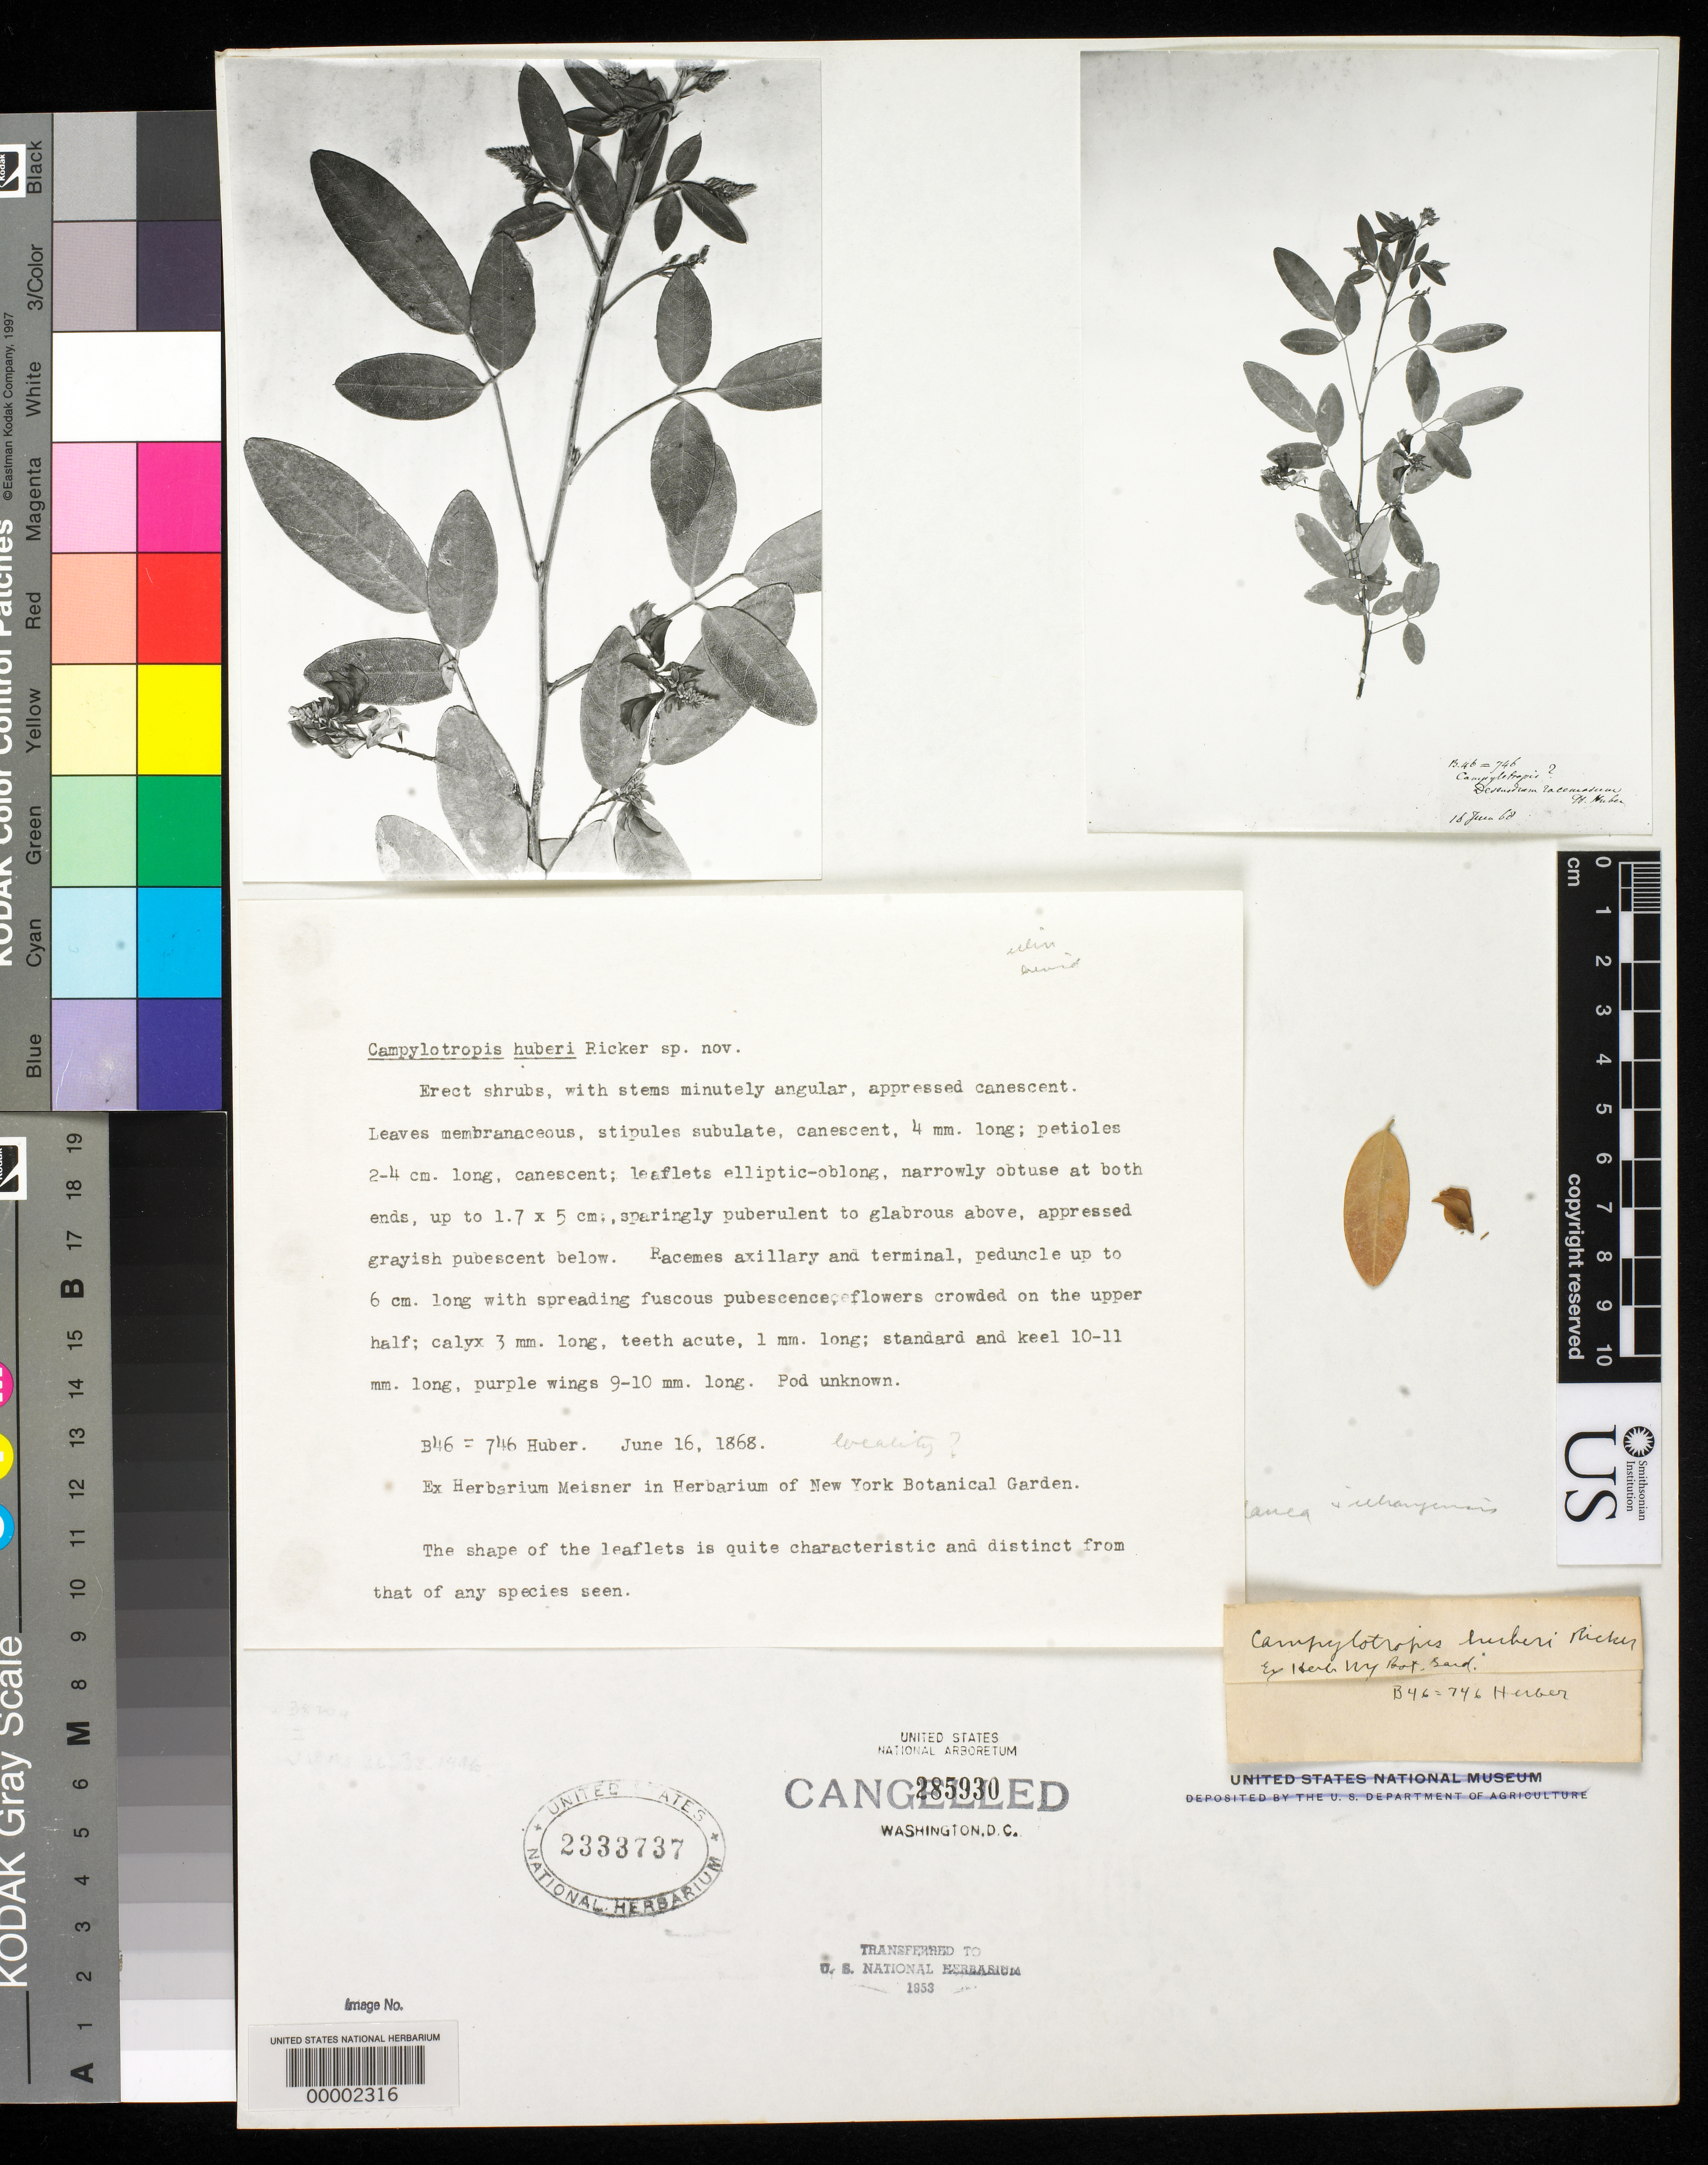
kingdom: Plantae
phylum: Tracheophyta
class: Magnoliopsida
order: Fabales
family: Fabaceae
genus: Campylotropis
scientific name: Campylotropis huberi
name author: Ricker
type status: Isotype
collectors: W. Huber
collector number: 746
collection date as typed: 16 Jun 1886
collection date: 1886-06-16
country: China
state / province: Sichuan / Yunnan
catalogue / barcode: US 2333737